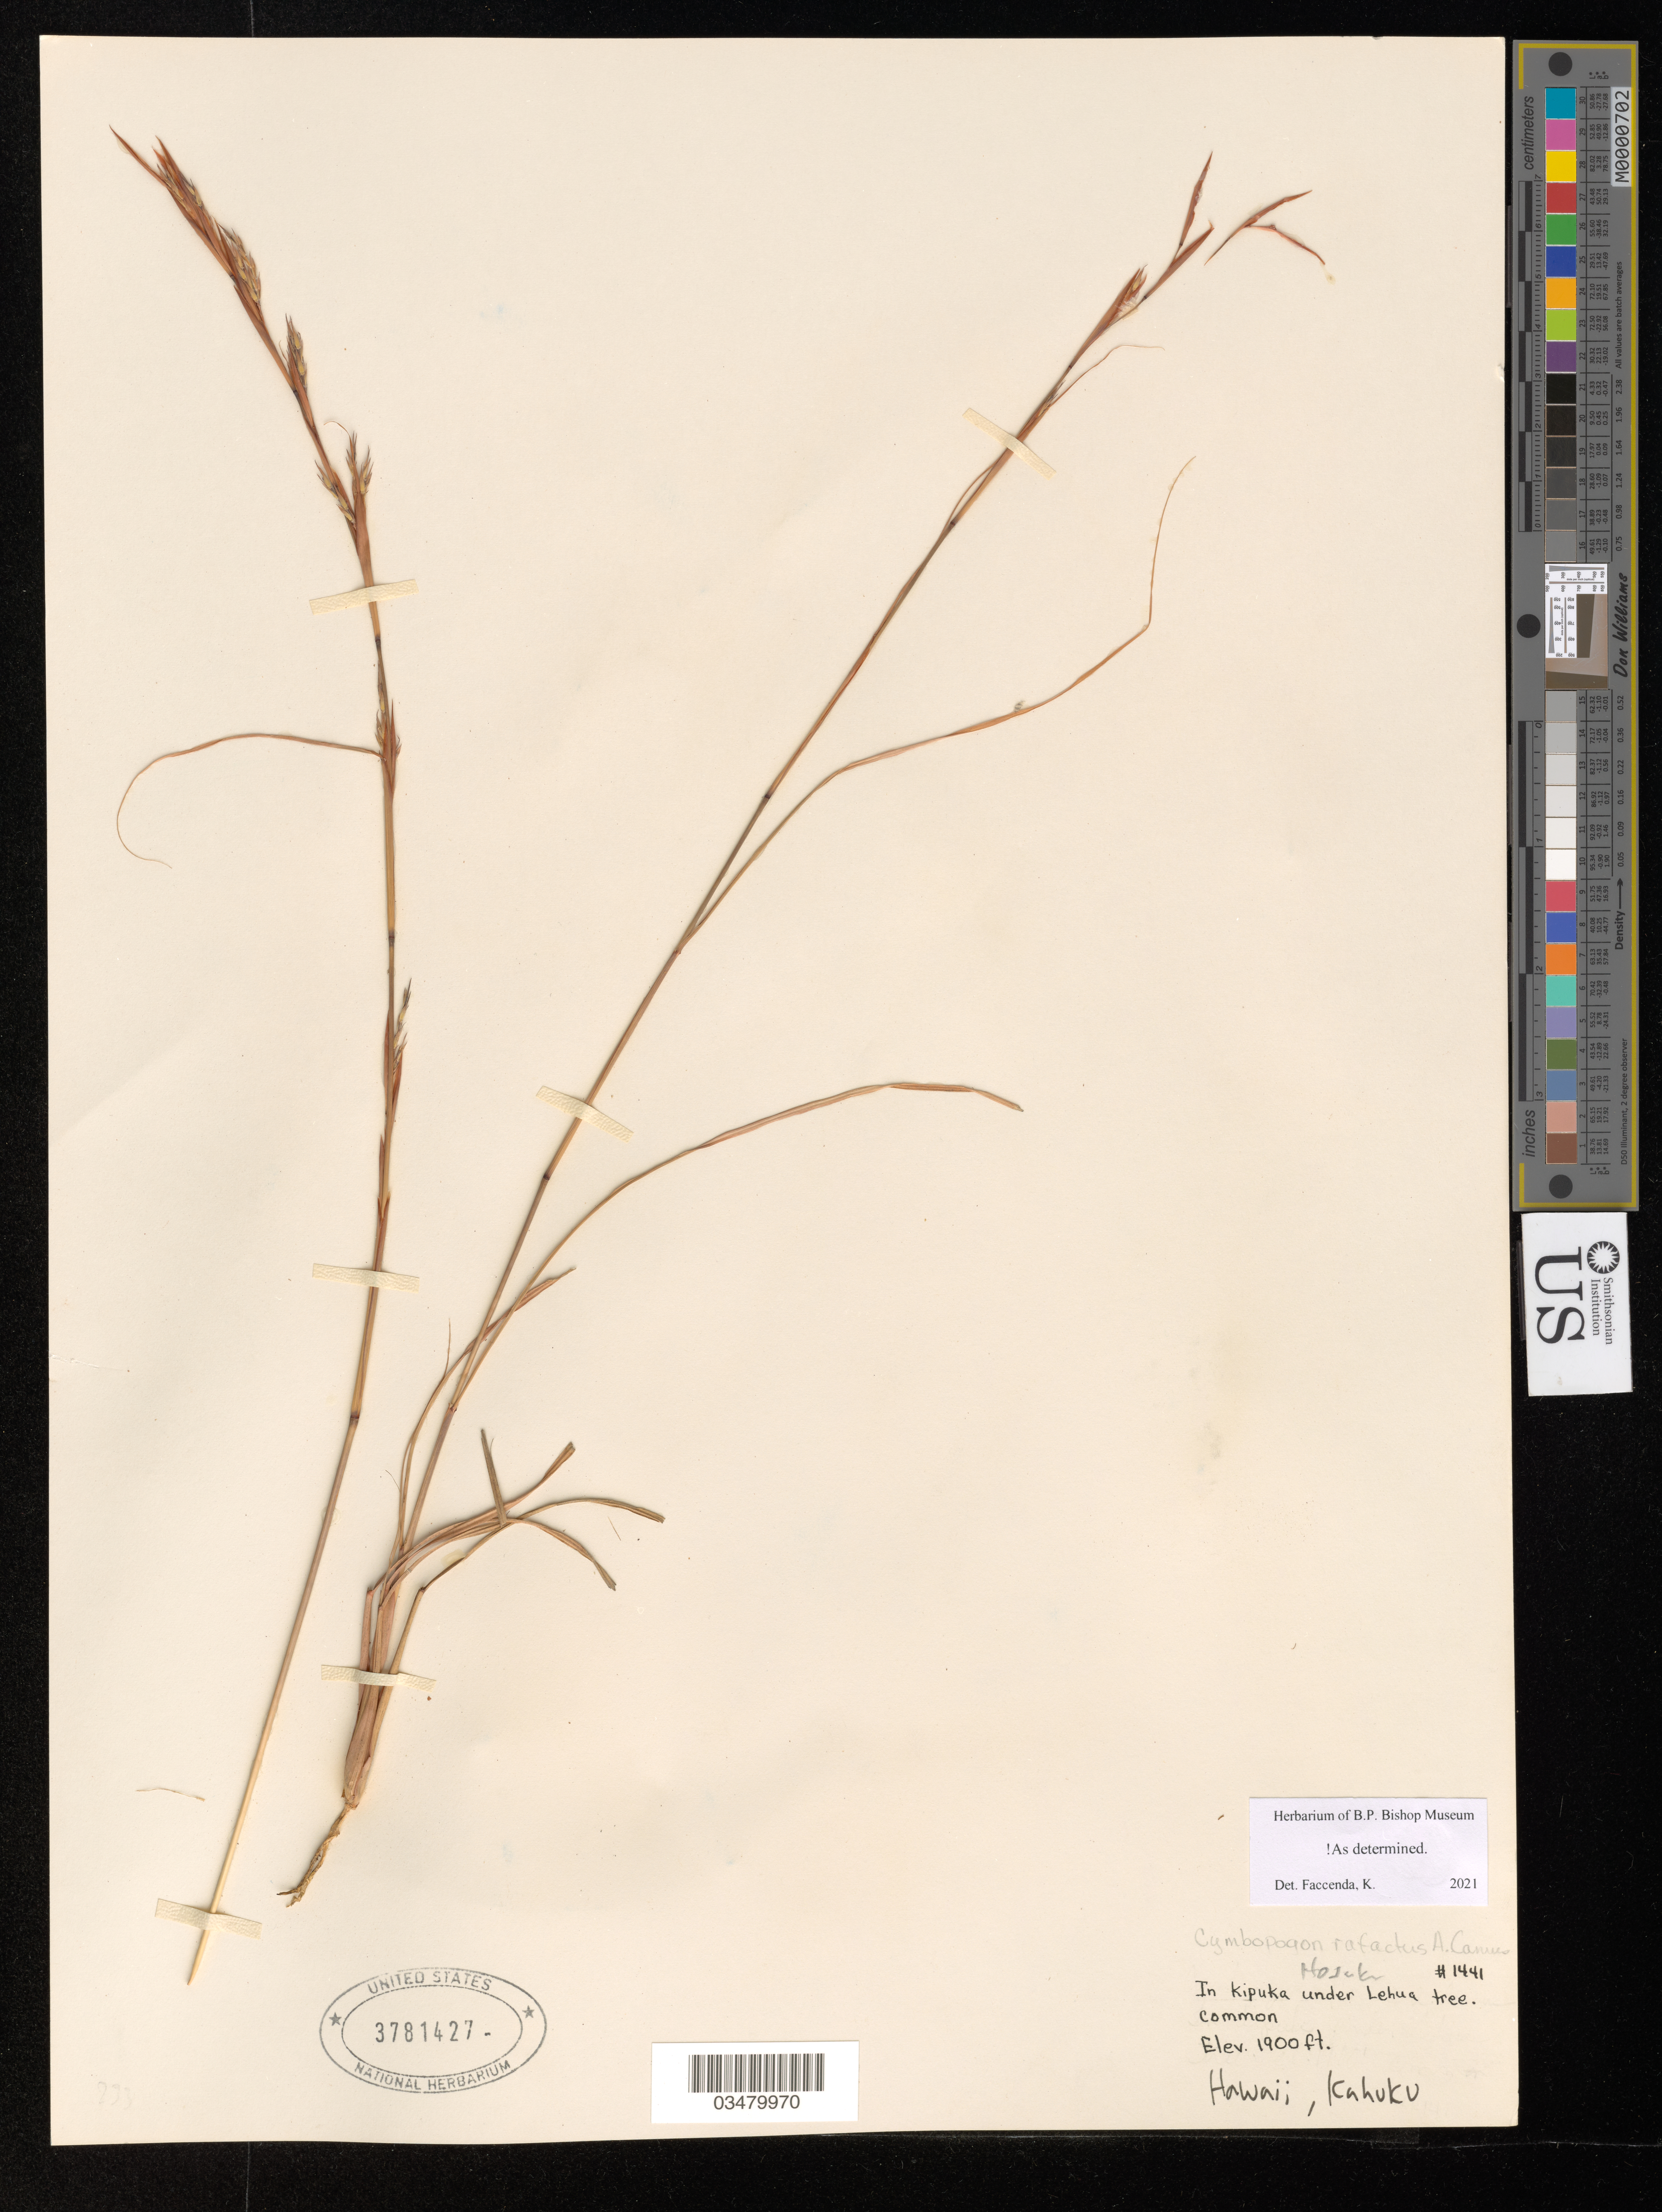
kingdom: Plantae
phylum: Tracheophyta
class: Liliopsida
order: Poales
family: Poaceae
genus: Cymbopogon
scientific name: Cymbopogon refractus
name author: (R. Br.) A. Camus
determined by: Faccenda, K.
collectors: E. Y. Hosaka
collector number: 1441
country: United States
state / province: Hawaii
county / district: Hawaii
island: Hawaii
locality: Kahuku, in kipuka under Lehua tree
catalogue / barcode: US 3781427